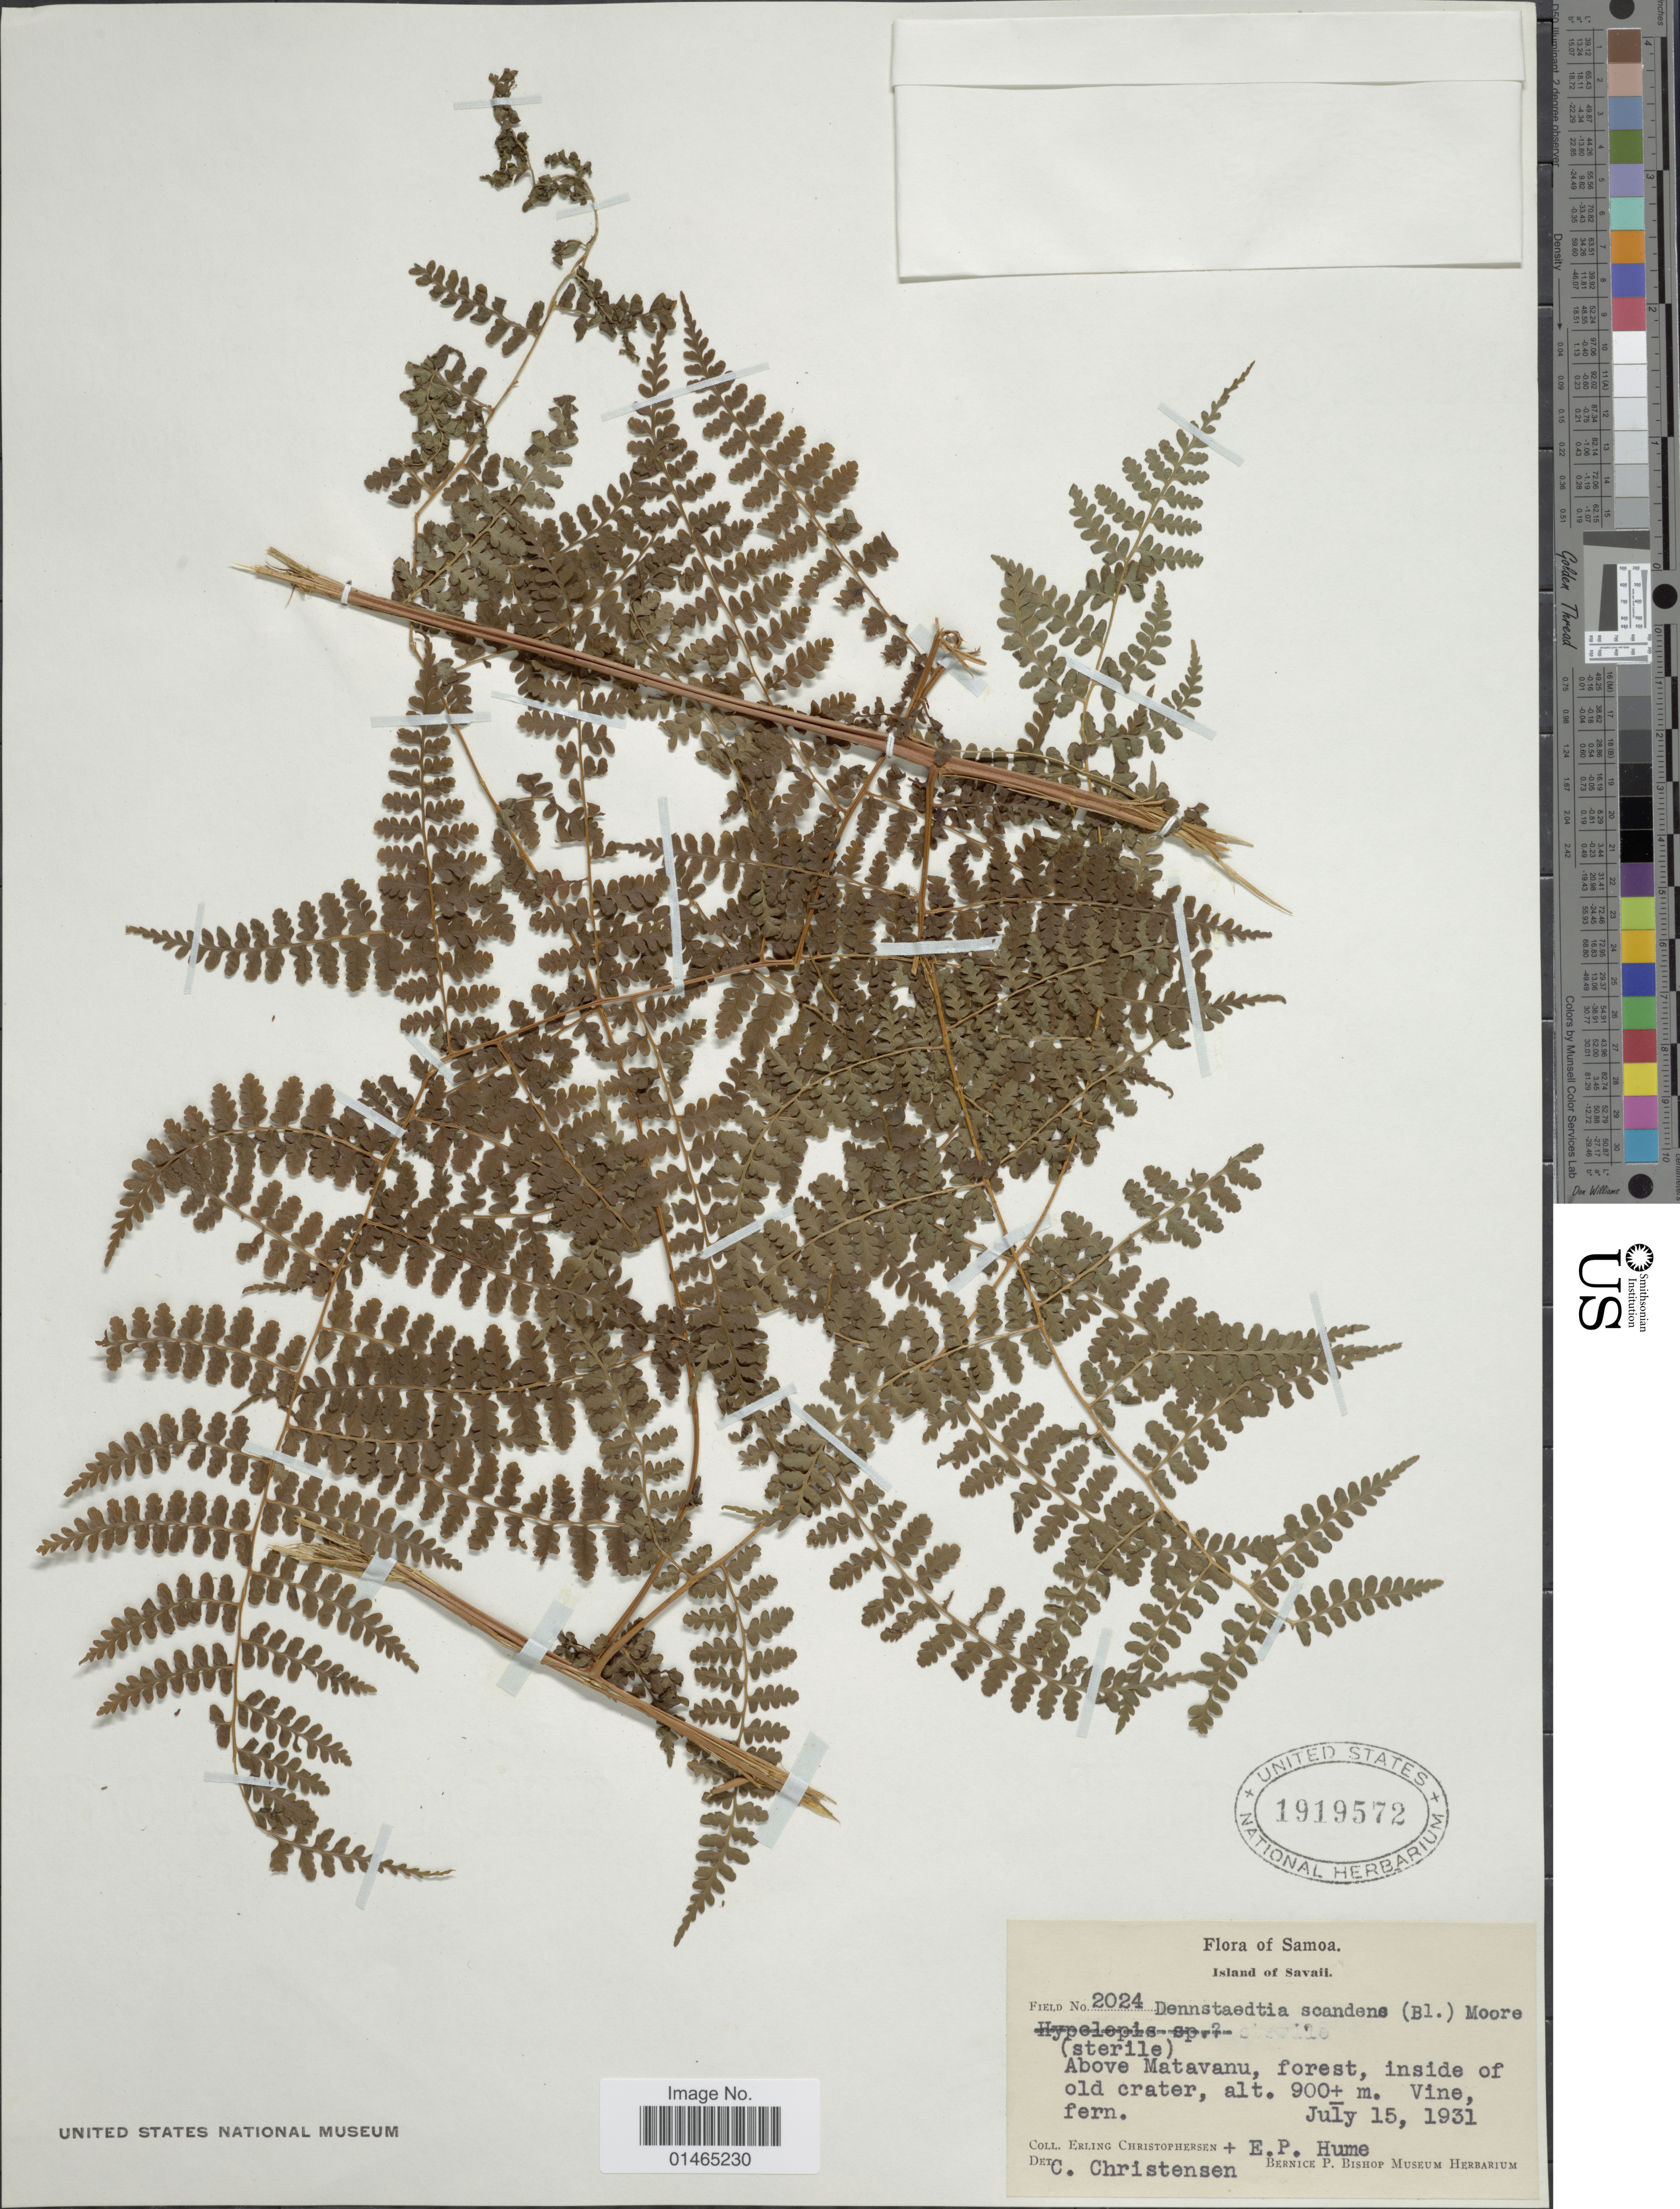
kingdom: Plantae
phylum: Tracheophyta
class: Polypodiopsida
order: Polypodiales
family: Dennstaedtiaceae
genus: Dennstaedtia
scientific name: Dennstaedtia scandens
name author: (Blume) S. Moore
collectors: E. Christophersen & E. P. Hume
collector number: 2024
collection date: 1931-07-15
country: Samoa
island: Savai'i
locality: Island of Savaii. Above Matavanu, forest, inside of old crater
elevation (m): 900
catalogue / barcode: US 1919572